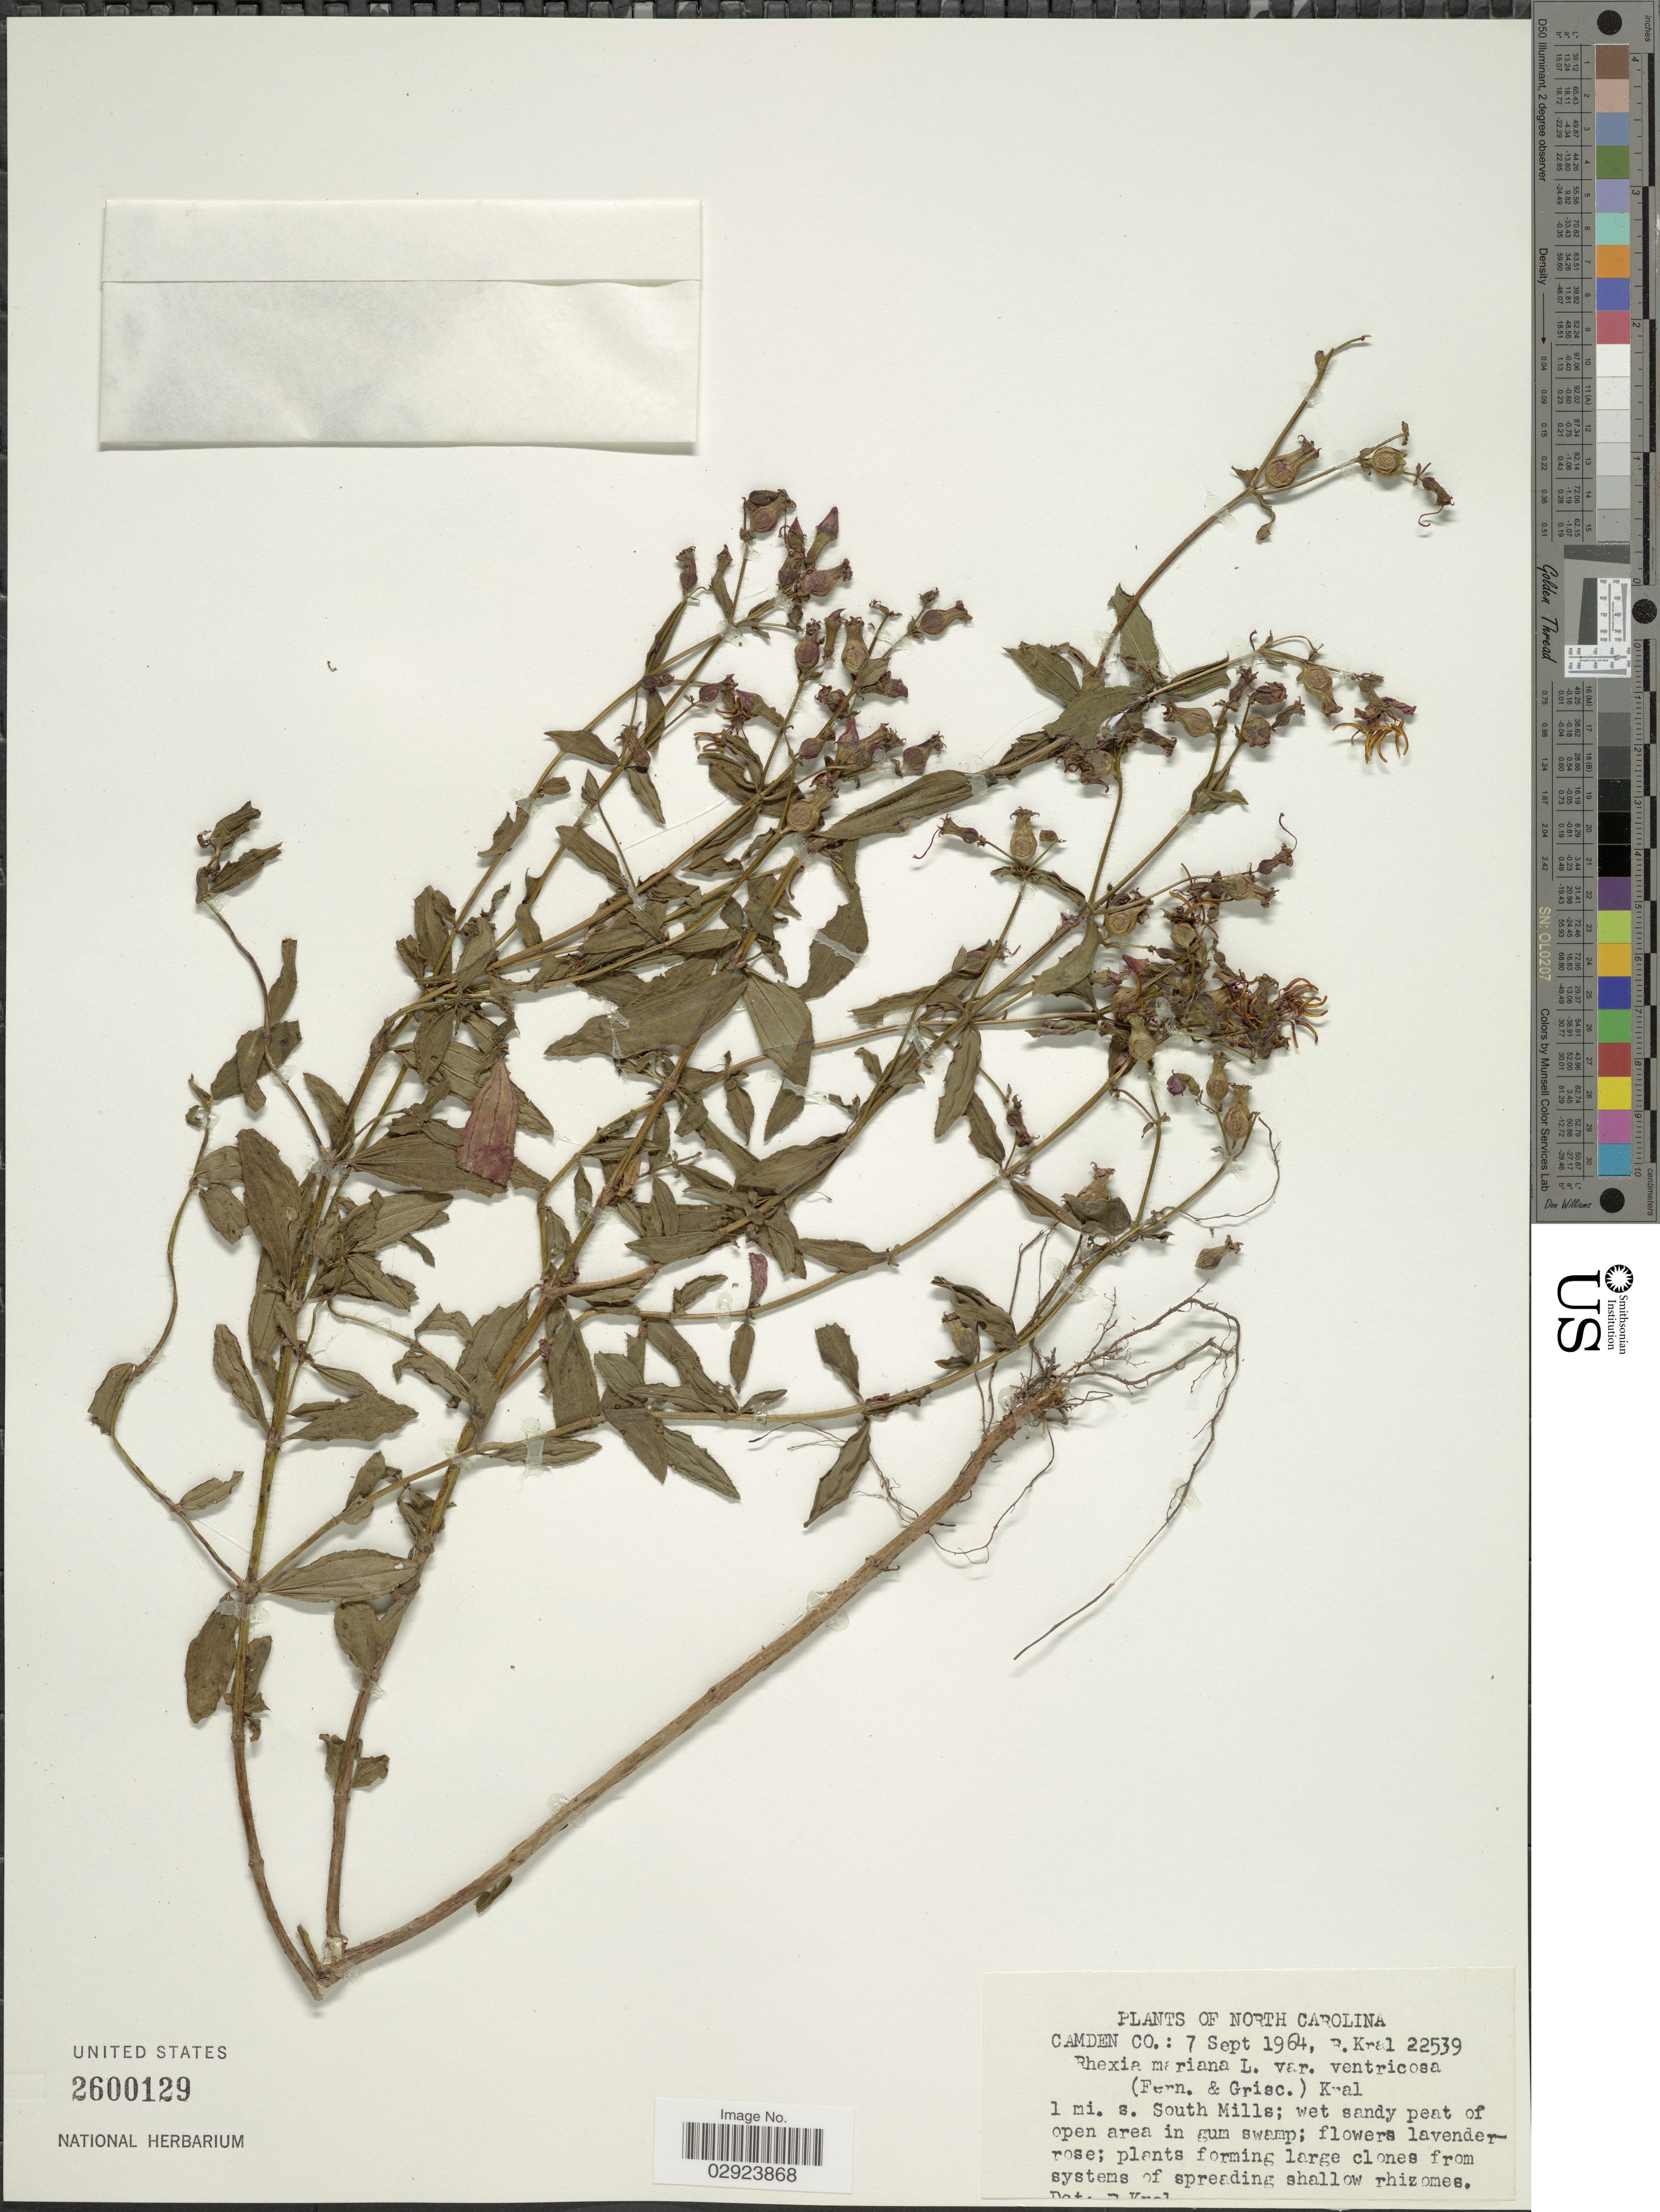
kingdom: Plantae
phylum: Tracheophyta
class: Magnoliopsida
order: Myrtales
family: Melastomataceae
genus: Rhexia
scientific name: Rhexia ventricosa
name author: Fernald & Griscom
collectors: R. Kral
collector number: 22539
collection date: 1964-09-07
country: United States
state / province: North Carolina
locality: Camden Co. 1 mi. s. South Mills.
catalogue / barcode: US 2600129